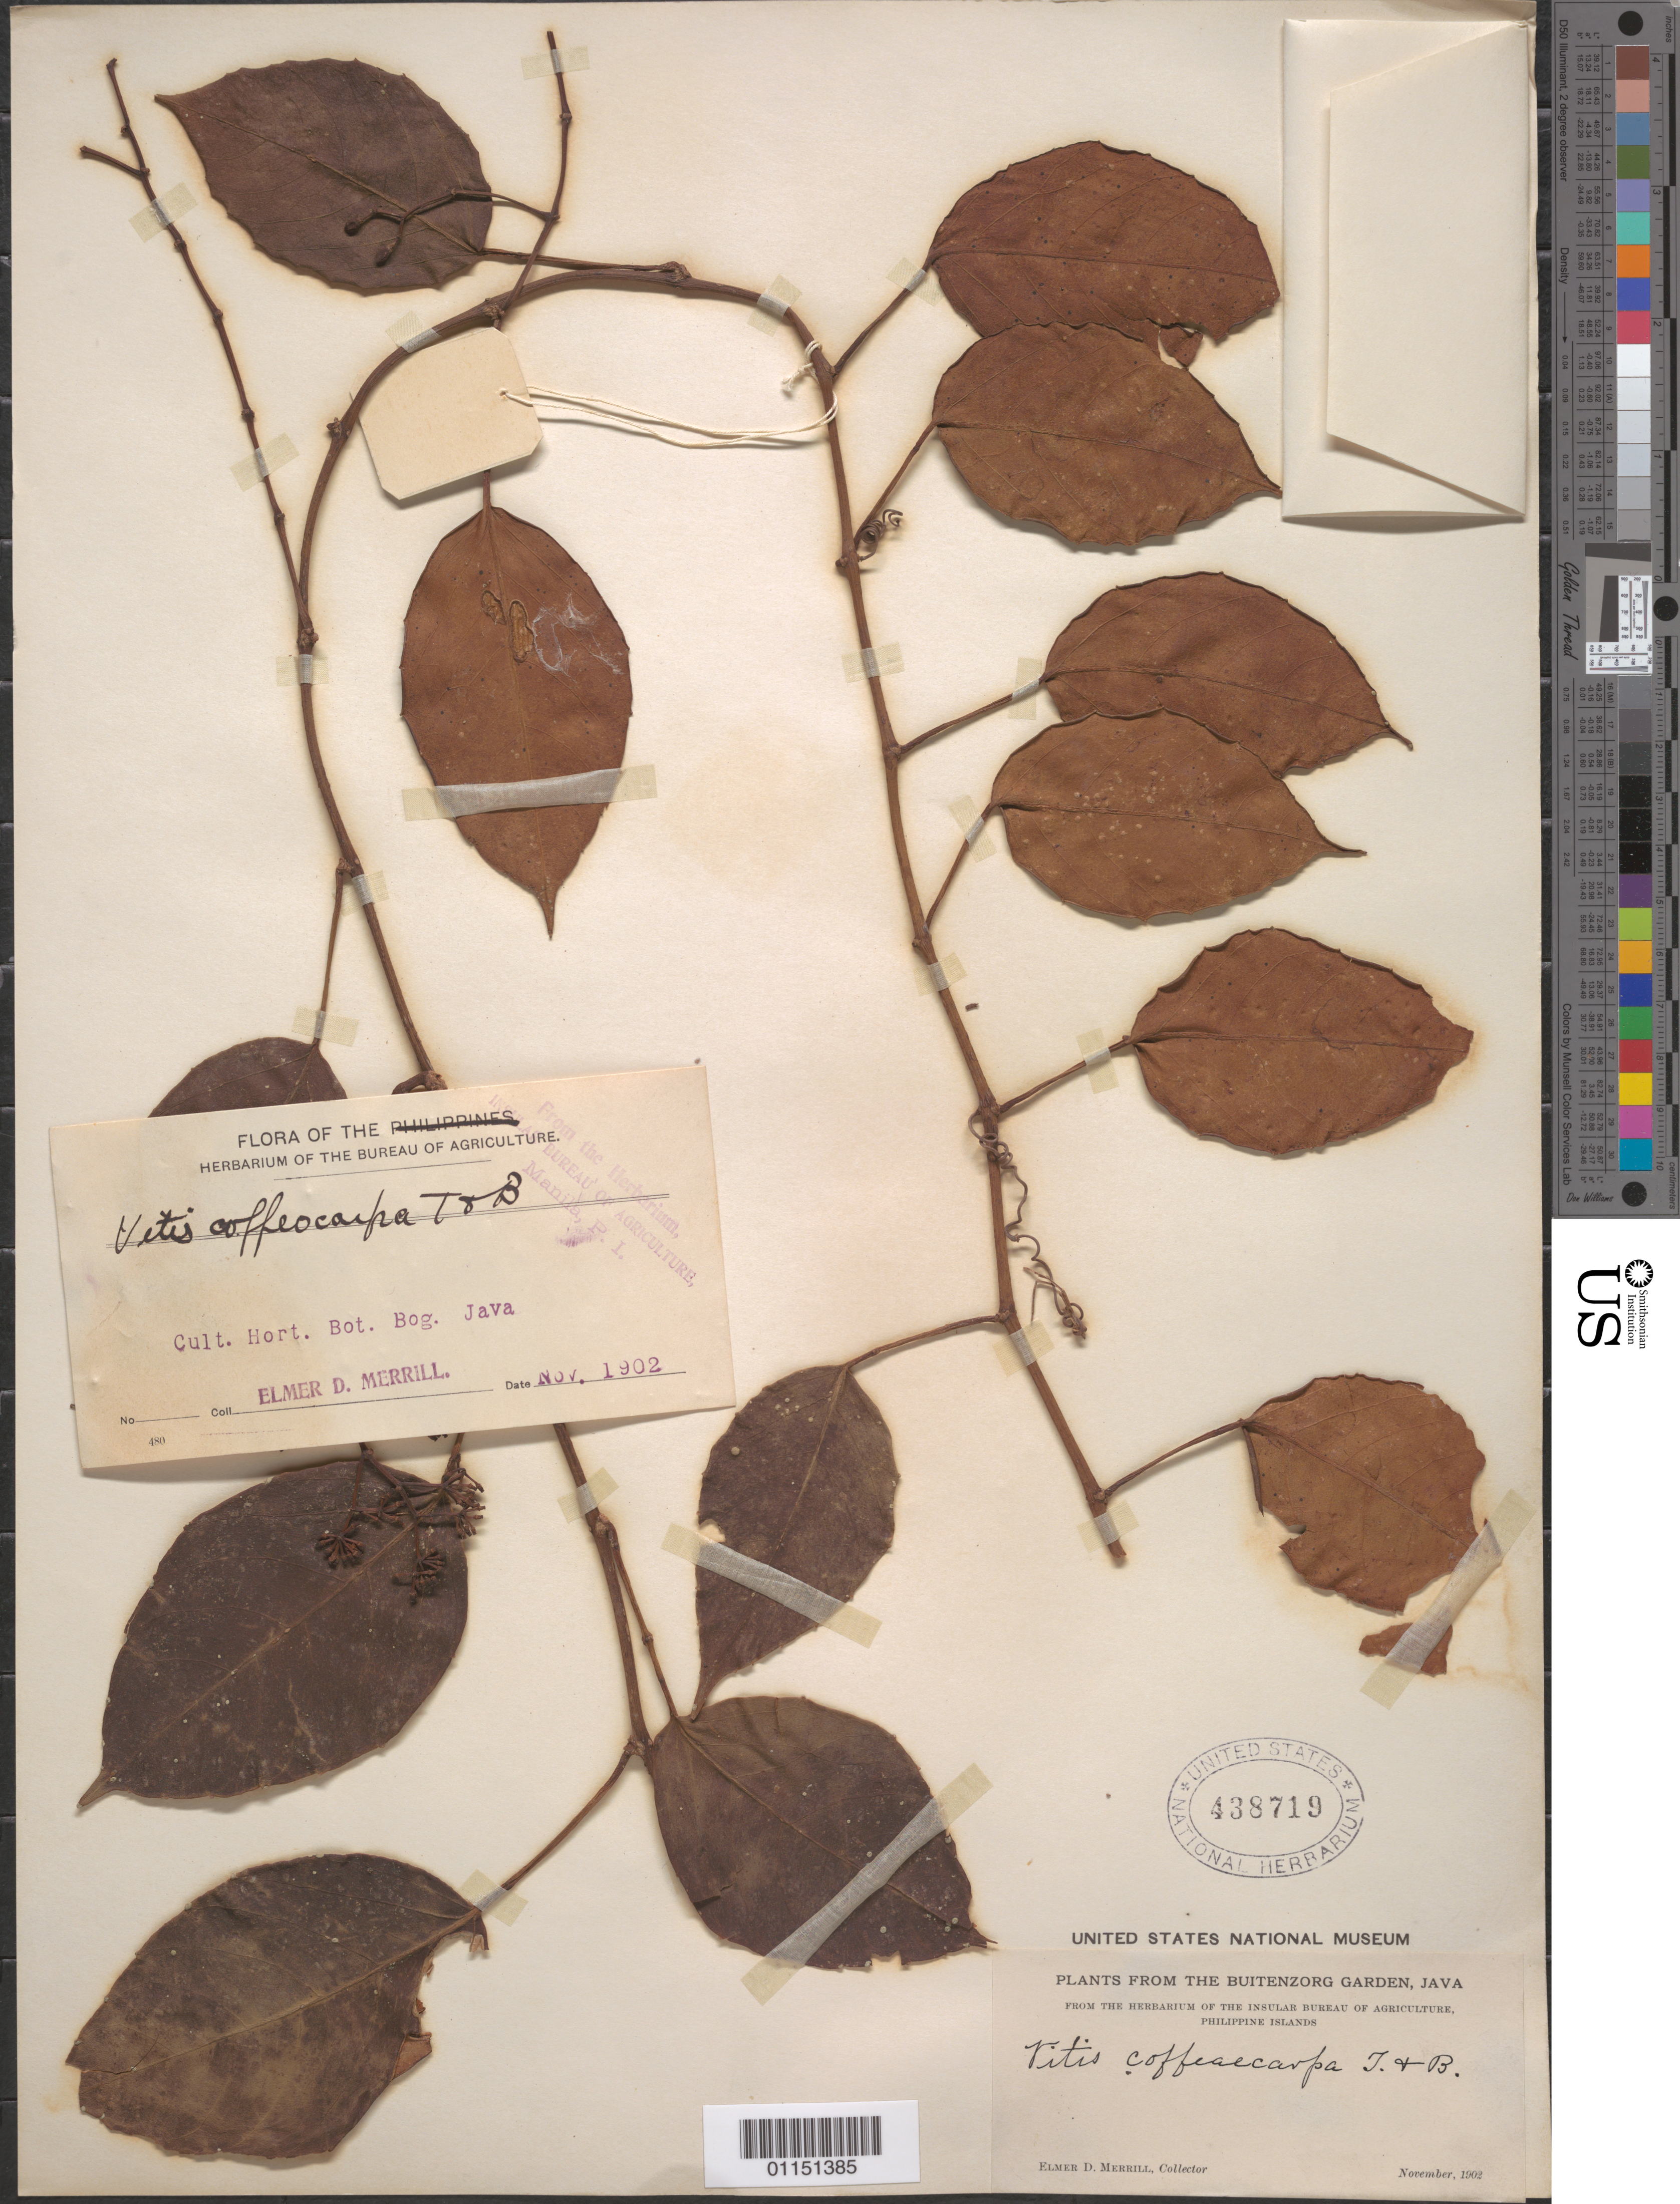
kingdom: Plantae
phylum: Tracheophyta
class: Magnoliopsida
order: Vitales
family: Vitaceae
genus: Vitis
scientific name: Vitis coffeaecarpa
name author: Teijsm. & Binn.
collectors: E. D. Merrill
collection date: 1902-11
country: Indonesia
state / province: Java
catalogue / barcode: US 438719